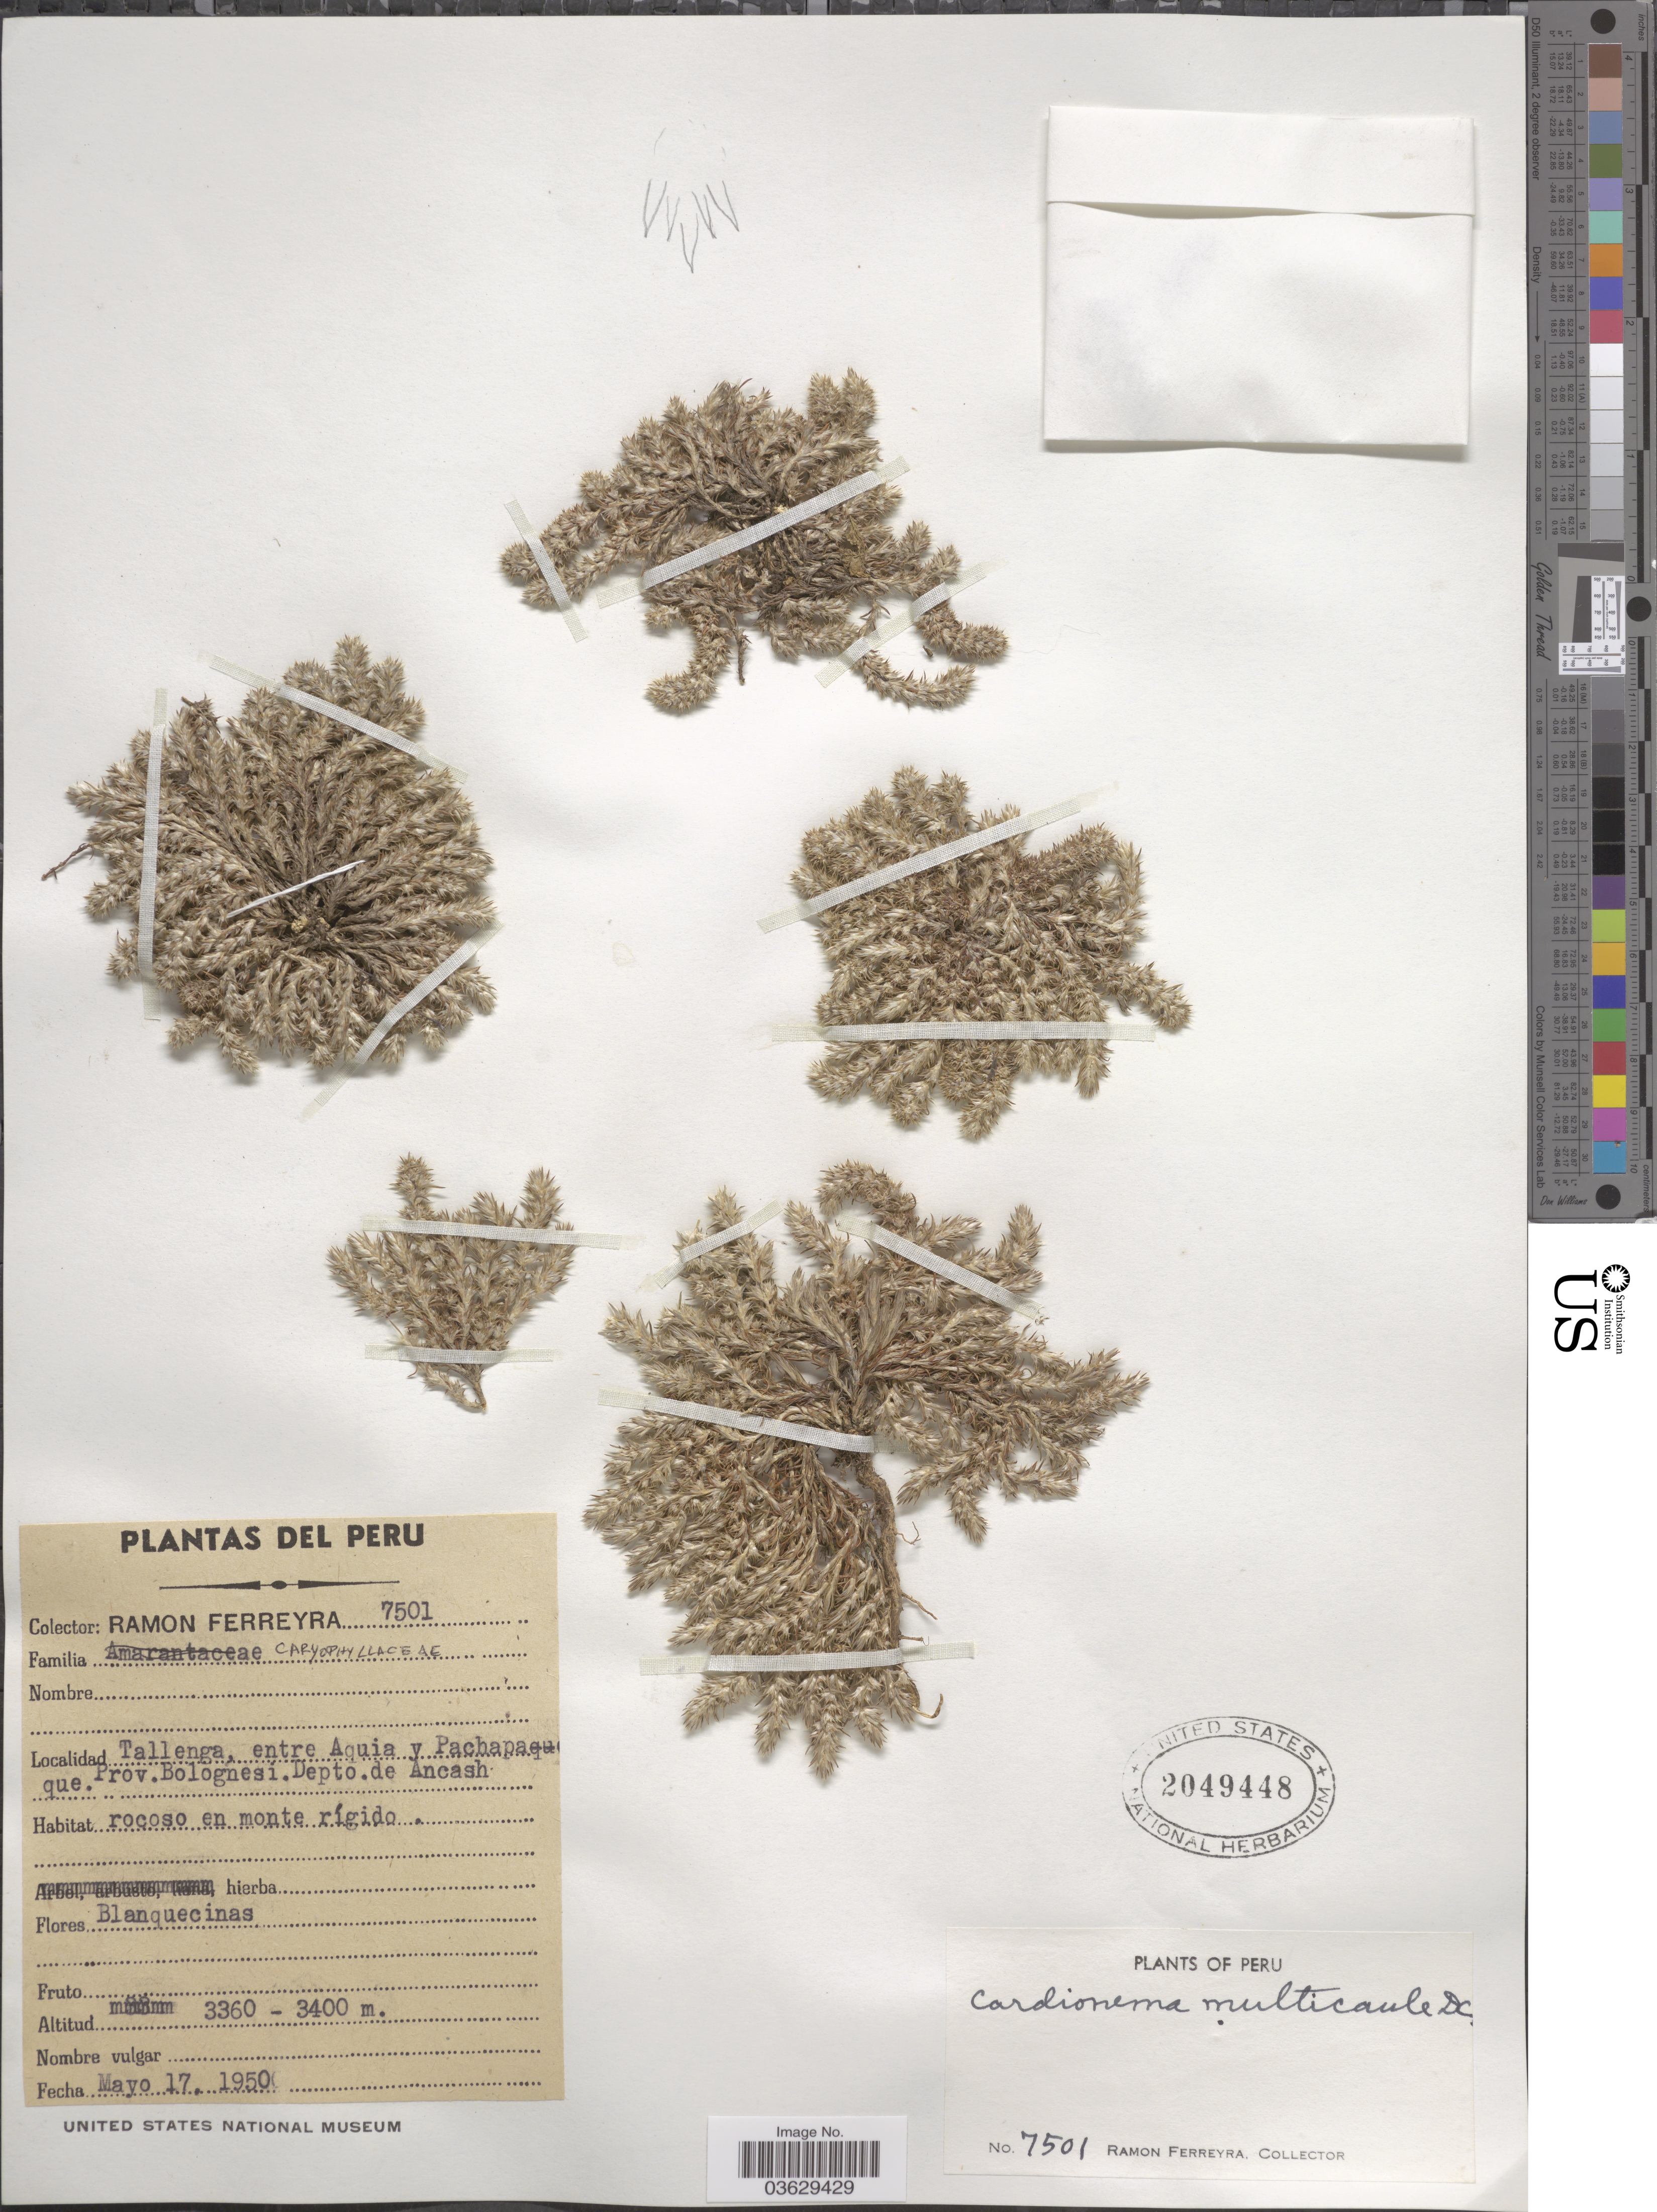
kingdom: Plantae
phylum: Tracheophyta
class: Magnoliopsida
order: Caryophyllales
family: Caryophyllaceae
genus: Cardionema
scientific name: Cardionema ramosissimum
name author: (Weinm.) A. Nelson & J.F. Macbr.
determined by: U.S. National Herbarium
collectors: R. A. Ferreyra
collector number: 7501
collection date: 1950-05-17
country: Peru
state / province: Ancash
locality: Tallenga, entre Aquia y Pachapaque. Prov. Bolognesi. Depto. de Ancash.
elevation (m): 3360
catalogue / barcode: US 2049448